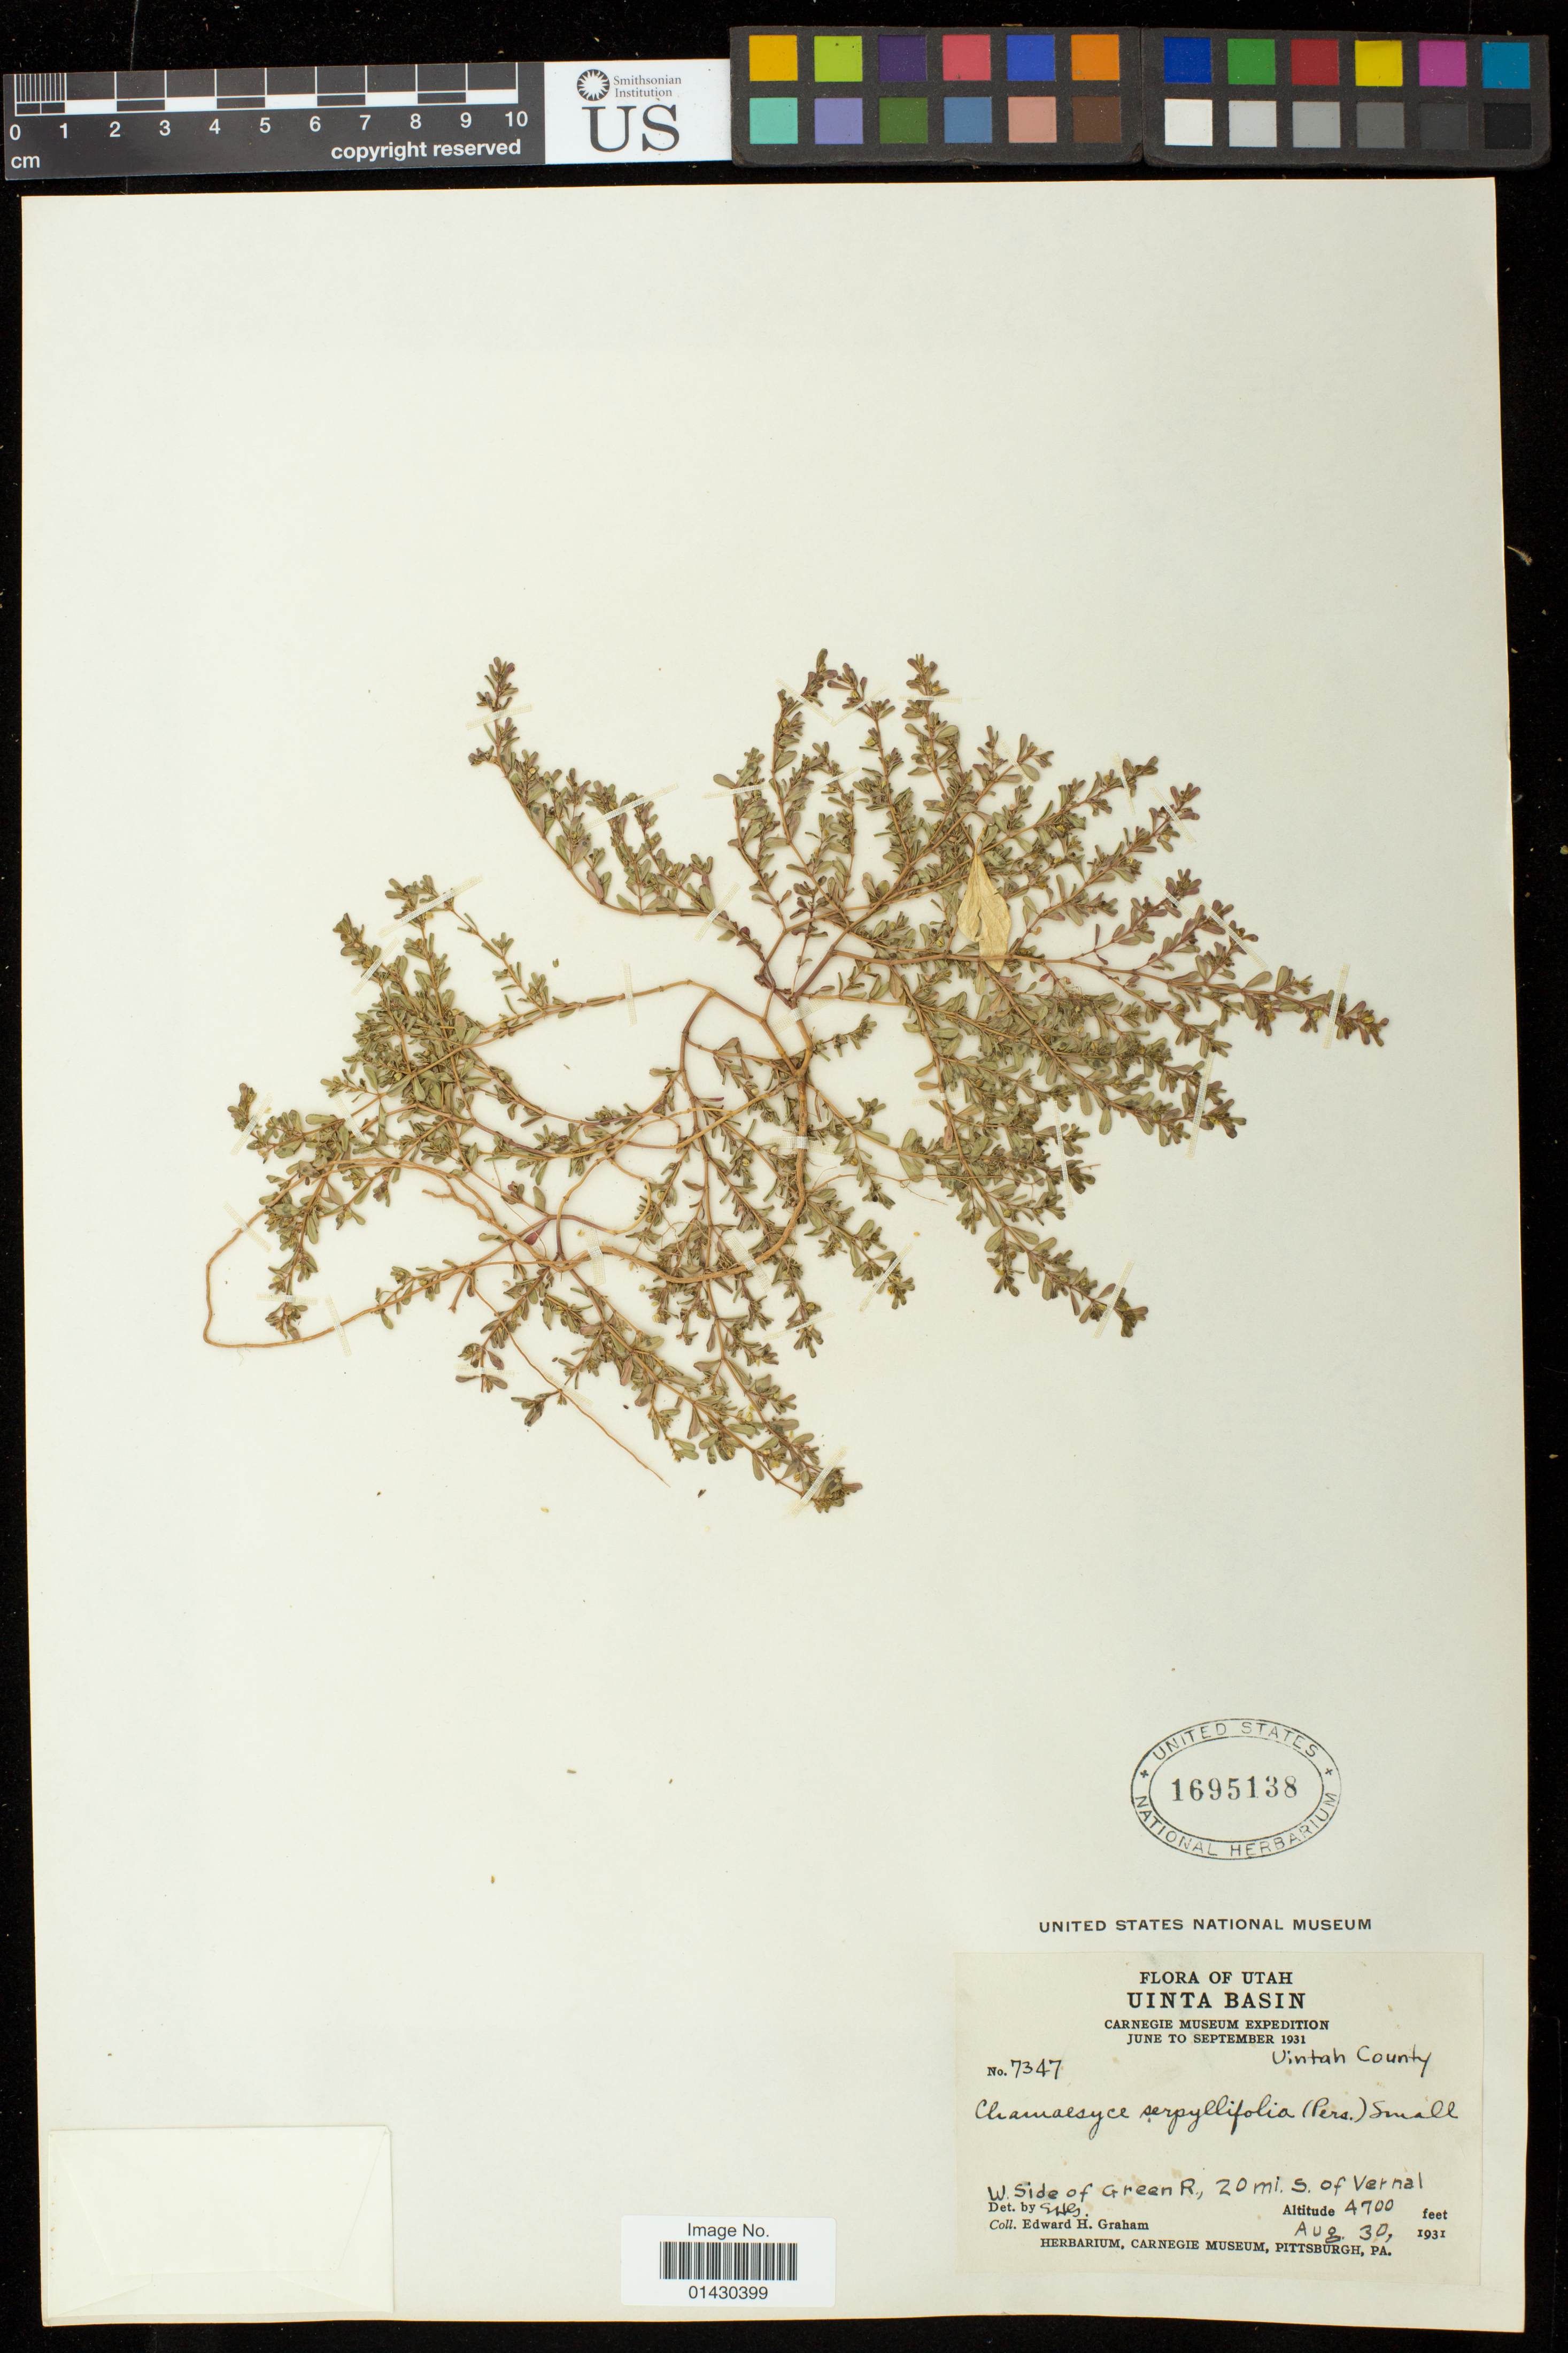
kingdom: Plantae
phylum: Tracheophyta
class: Magnoliopsida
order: Malpighiales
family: Euphorbiaceae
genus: Euphorbia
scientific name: Euphorbia serpillifolia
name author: Pers.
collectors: E. H. Graham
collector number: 7347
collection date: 1931-08-30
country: United States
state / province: Utah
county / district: Uintah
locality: W. Side of Green R., 20 mi. S. of Vernal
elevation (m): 1433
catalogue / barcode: US 1695138